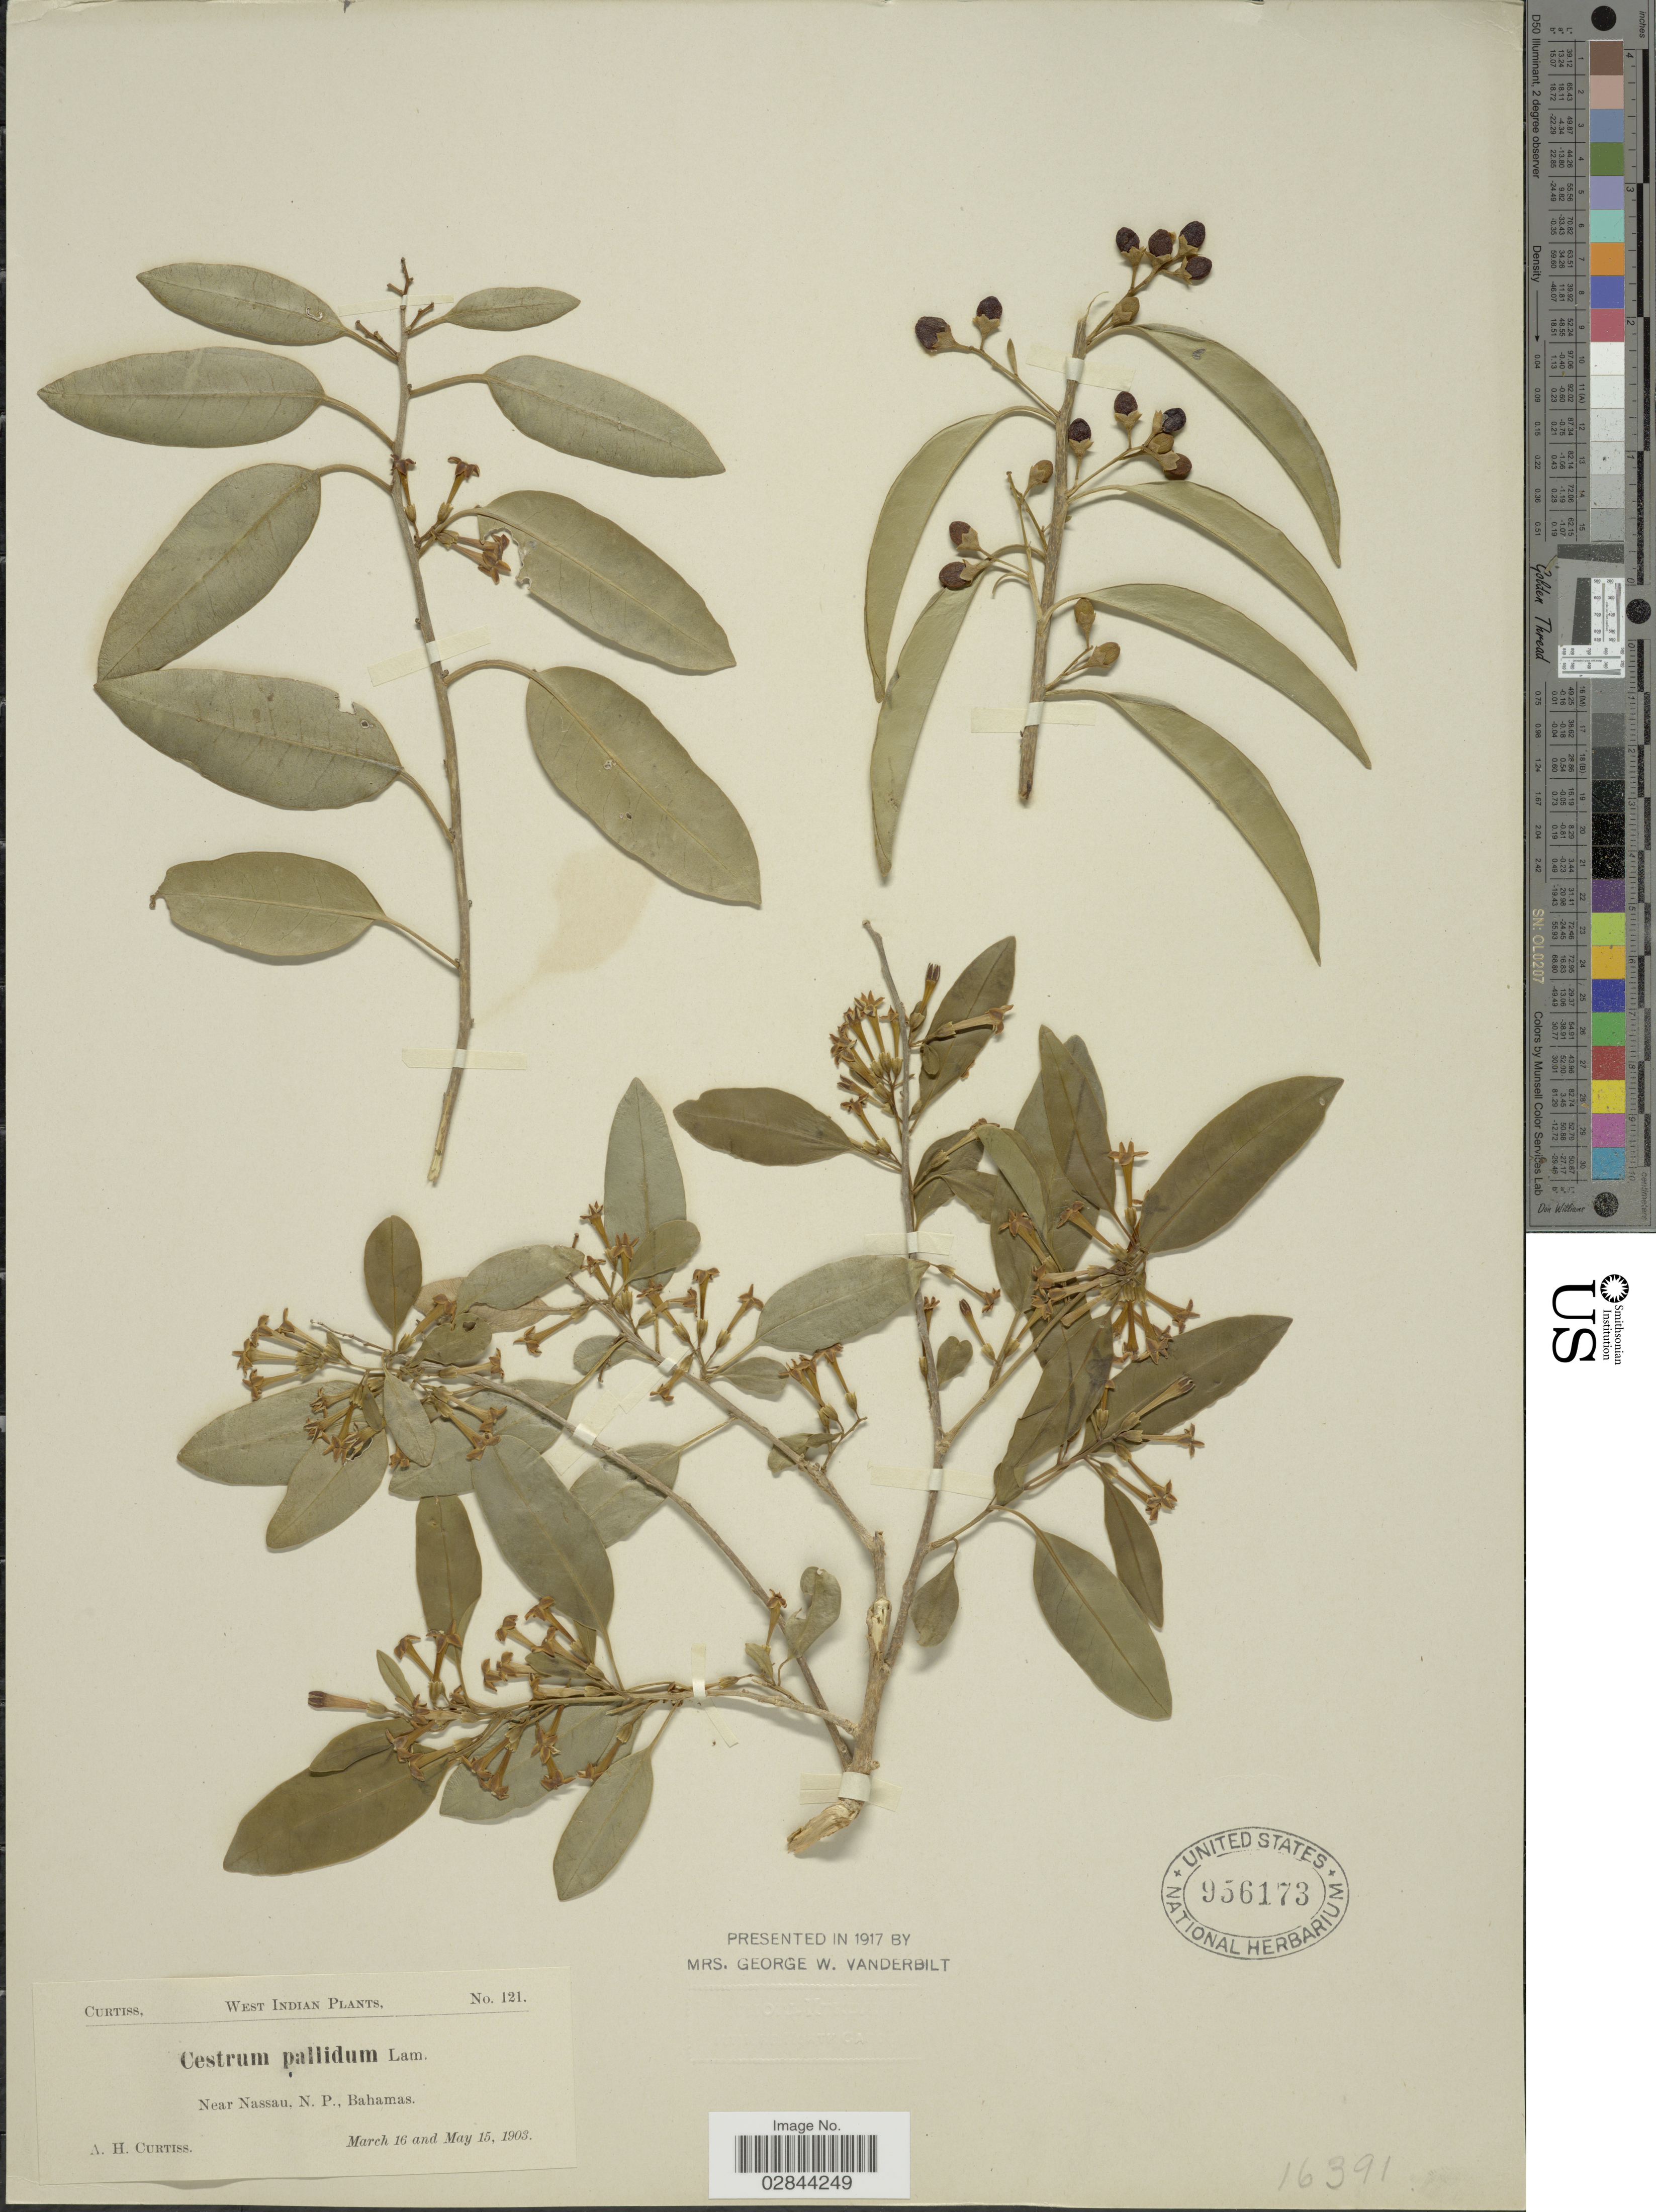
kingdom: Plantae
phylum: Tracheophyta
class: Magnoliopsida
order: Solanales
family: Solanaceae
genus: Cestrum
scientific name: Cestrum diurnum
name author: L.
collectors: A. H. Curtiss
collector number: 121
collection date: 1903-03-16/1903-05-15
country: Bahamas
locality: Near Nassau, N.P.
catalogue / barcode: US 956173